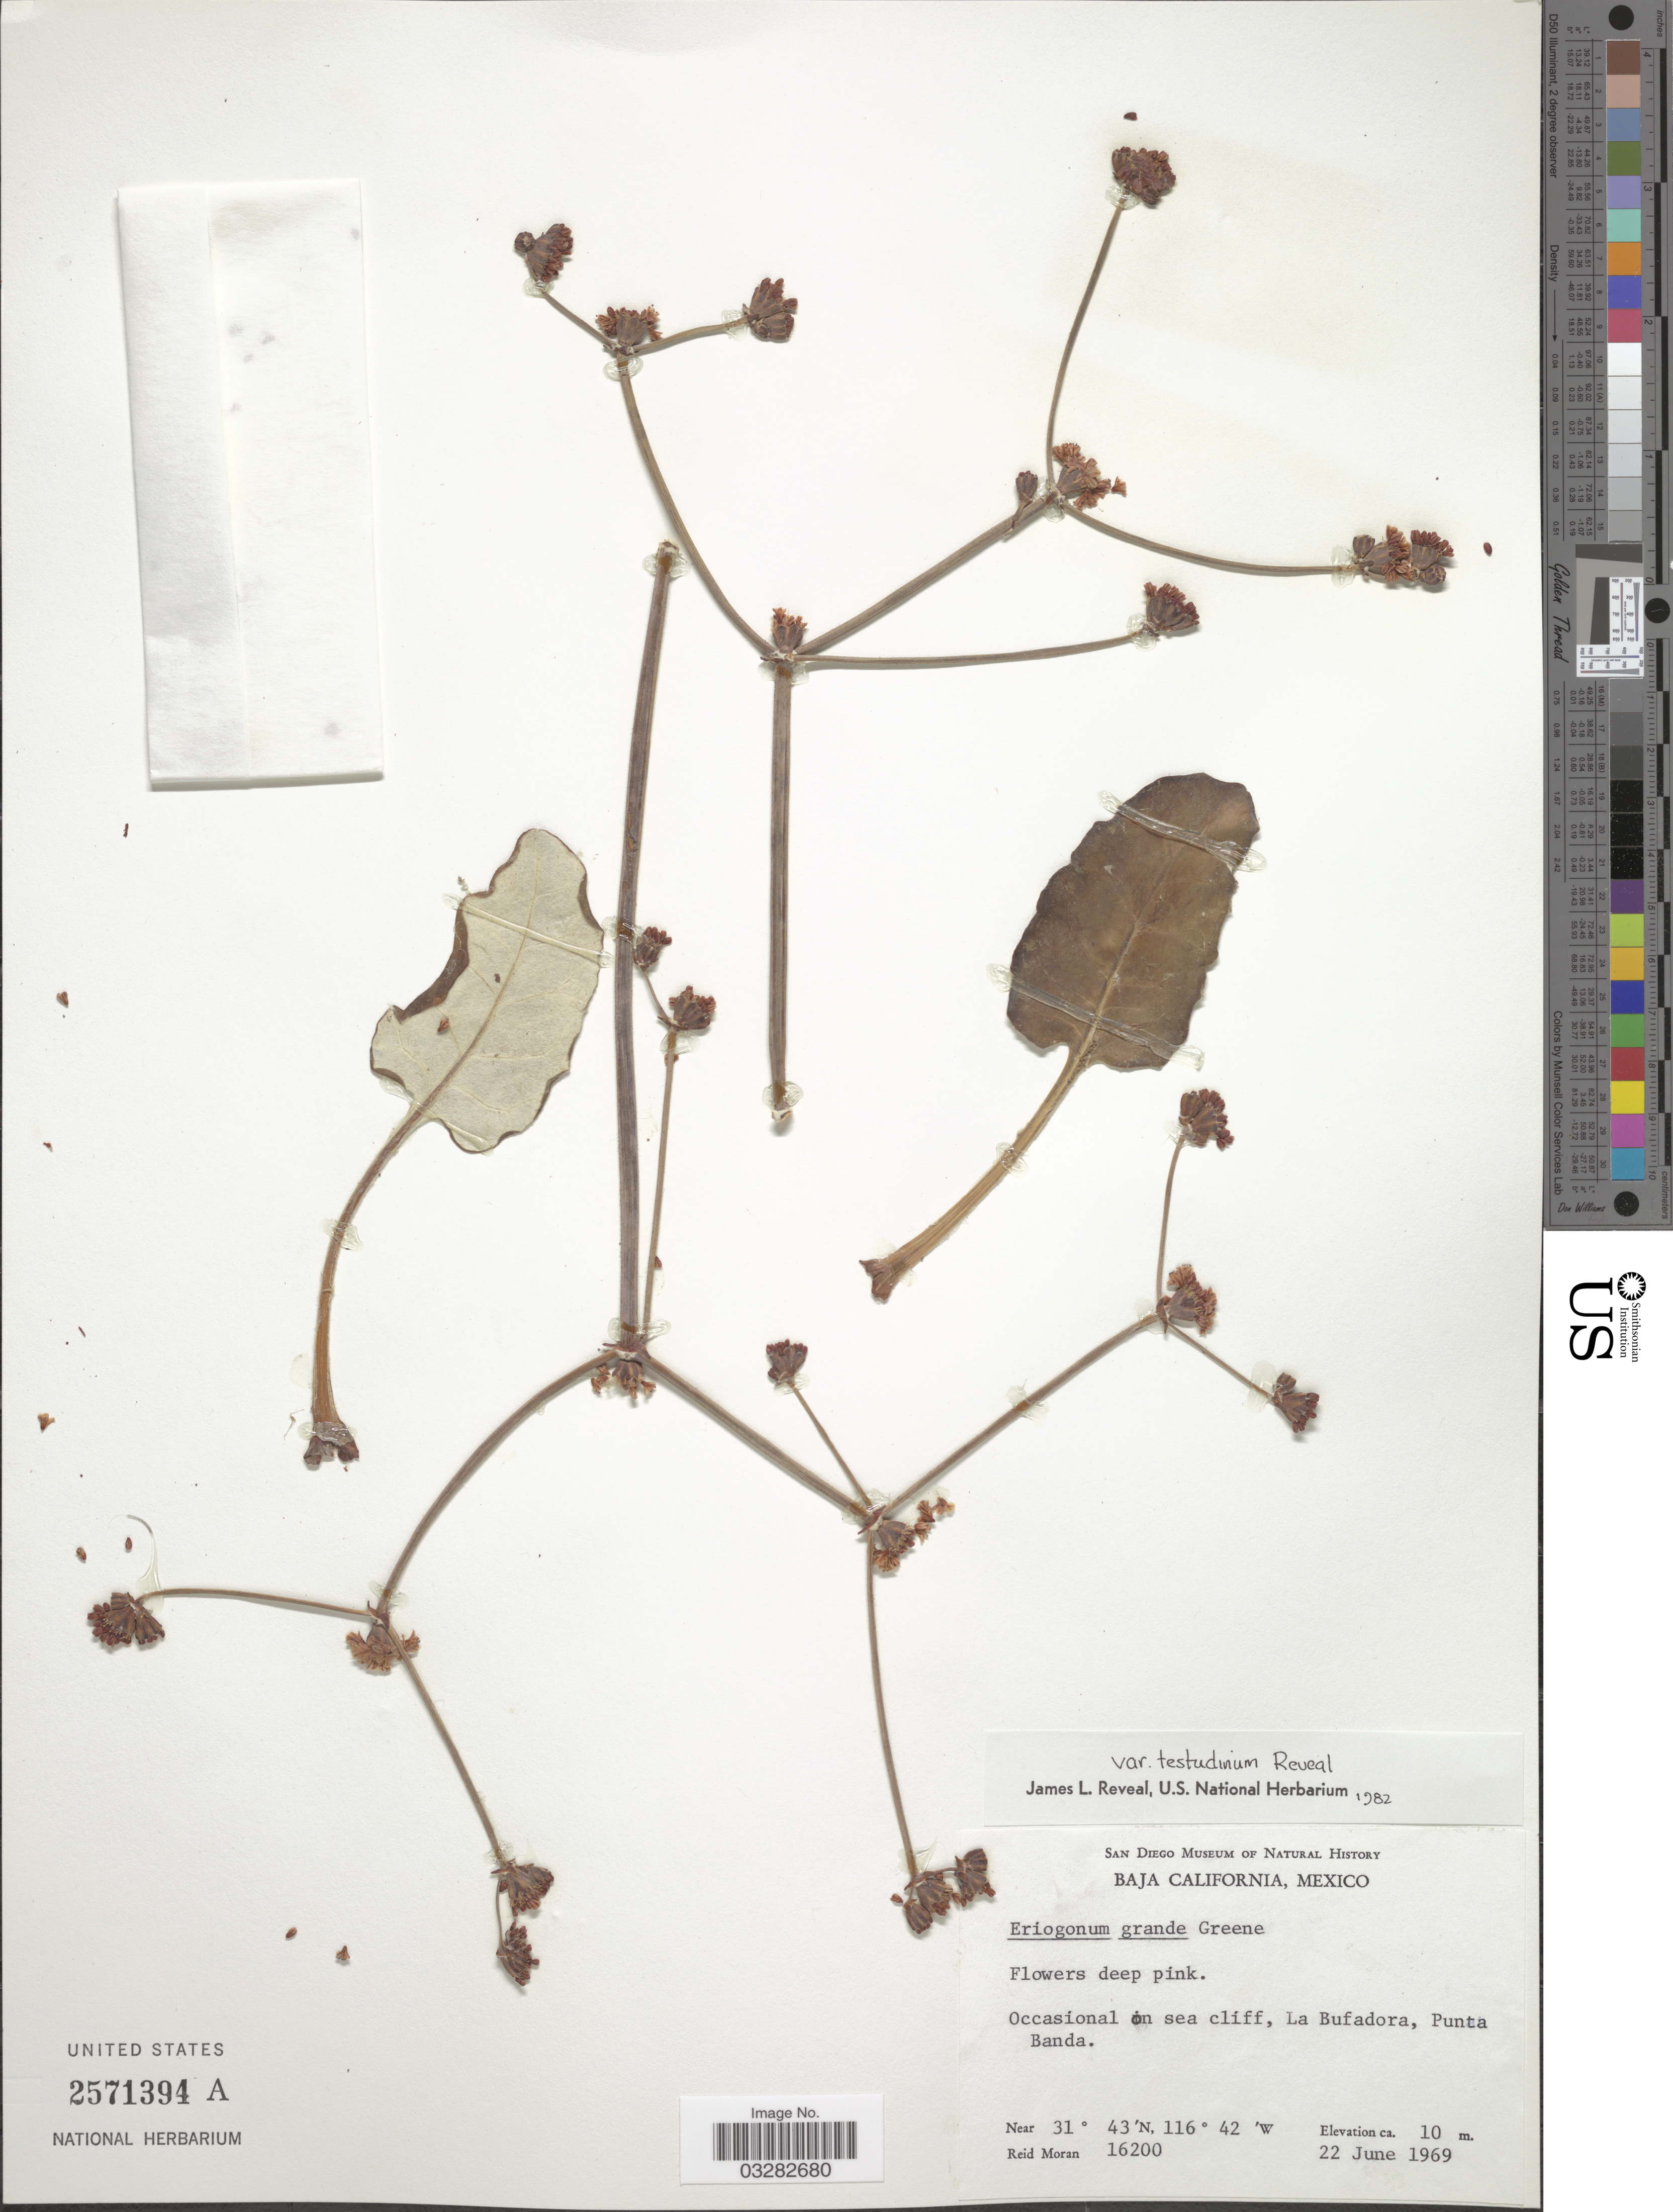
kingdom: Plantae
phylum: Tracheophyta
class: Magnoliopsida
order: Caryophyllales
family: Polygonaceae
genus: Eriogonum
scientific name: Eriogonum grande var. testudinum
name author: Reveal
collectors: R. Moran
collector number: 16200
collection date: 1969-06-22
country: Mexico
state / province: Baja California Norte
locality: Occasional on sea cliff, La Bufadora, Punta Banda.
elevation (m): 10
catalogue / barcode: US 2571394A